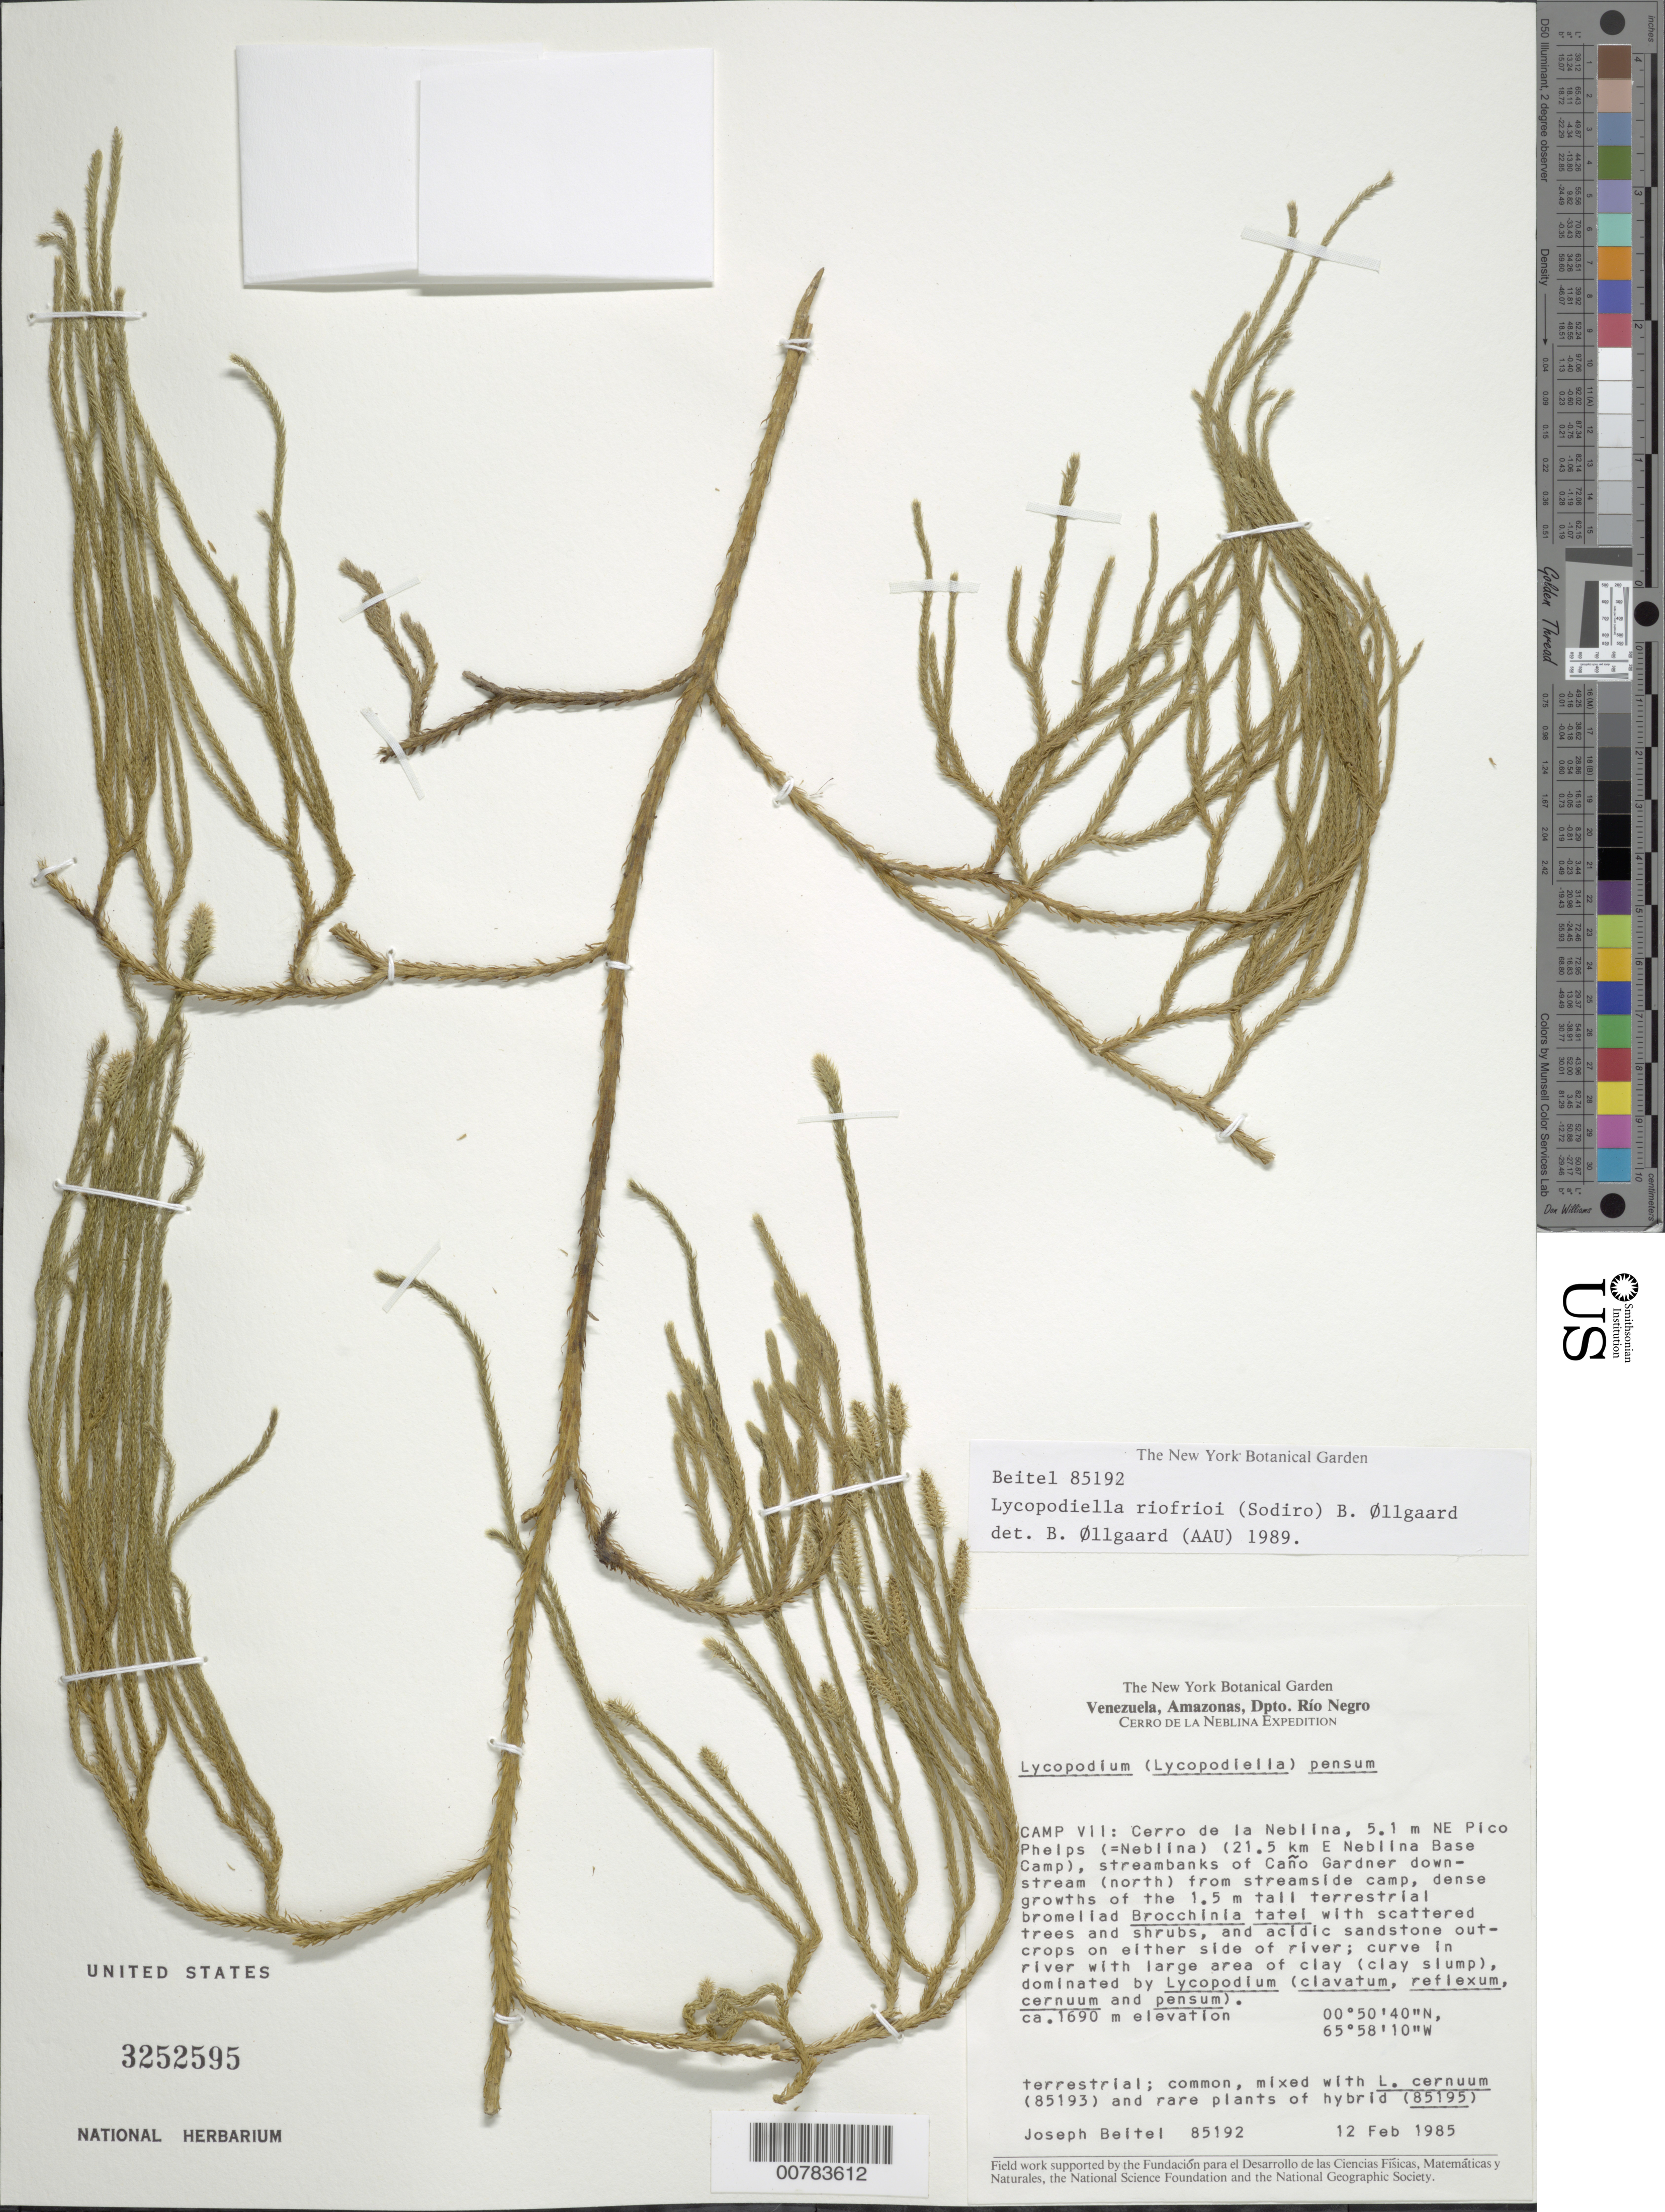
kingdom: Plantae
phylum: Tracheophyta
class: Lycopodiopsida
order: Lycopodiales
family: Lycopodiaceae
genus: Palhinhaea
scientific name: Palhinhaea riofrioi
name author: (Sodiro) Holub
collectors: J. M. Beitel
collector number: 85192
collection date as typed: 12-Feb-85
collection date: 1985-02-12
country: Venezuela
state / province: Amazonas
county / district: Río Negro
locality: Cerro de la Neblina, Camp VII, 5.1 km NE Pico Phelps (=Neblina), 21.5 km E Neblina Base Camp, E side of Caño Gardner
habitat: Acidic sandstone cliffs and boggy ledges with scattered shrubs of Bonnetia and spiny-leaved bromellads, terrestrial (shaded and exposed) pH=4.0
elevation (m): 1690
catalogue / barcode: US 3252595